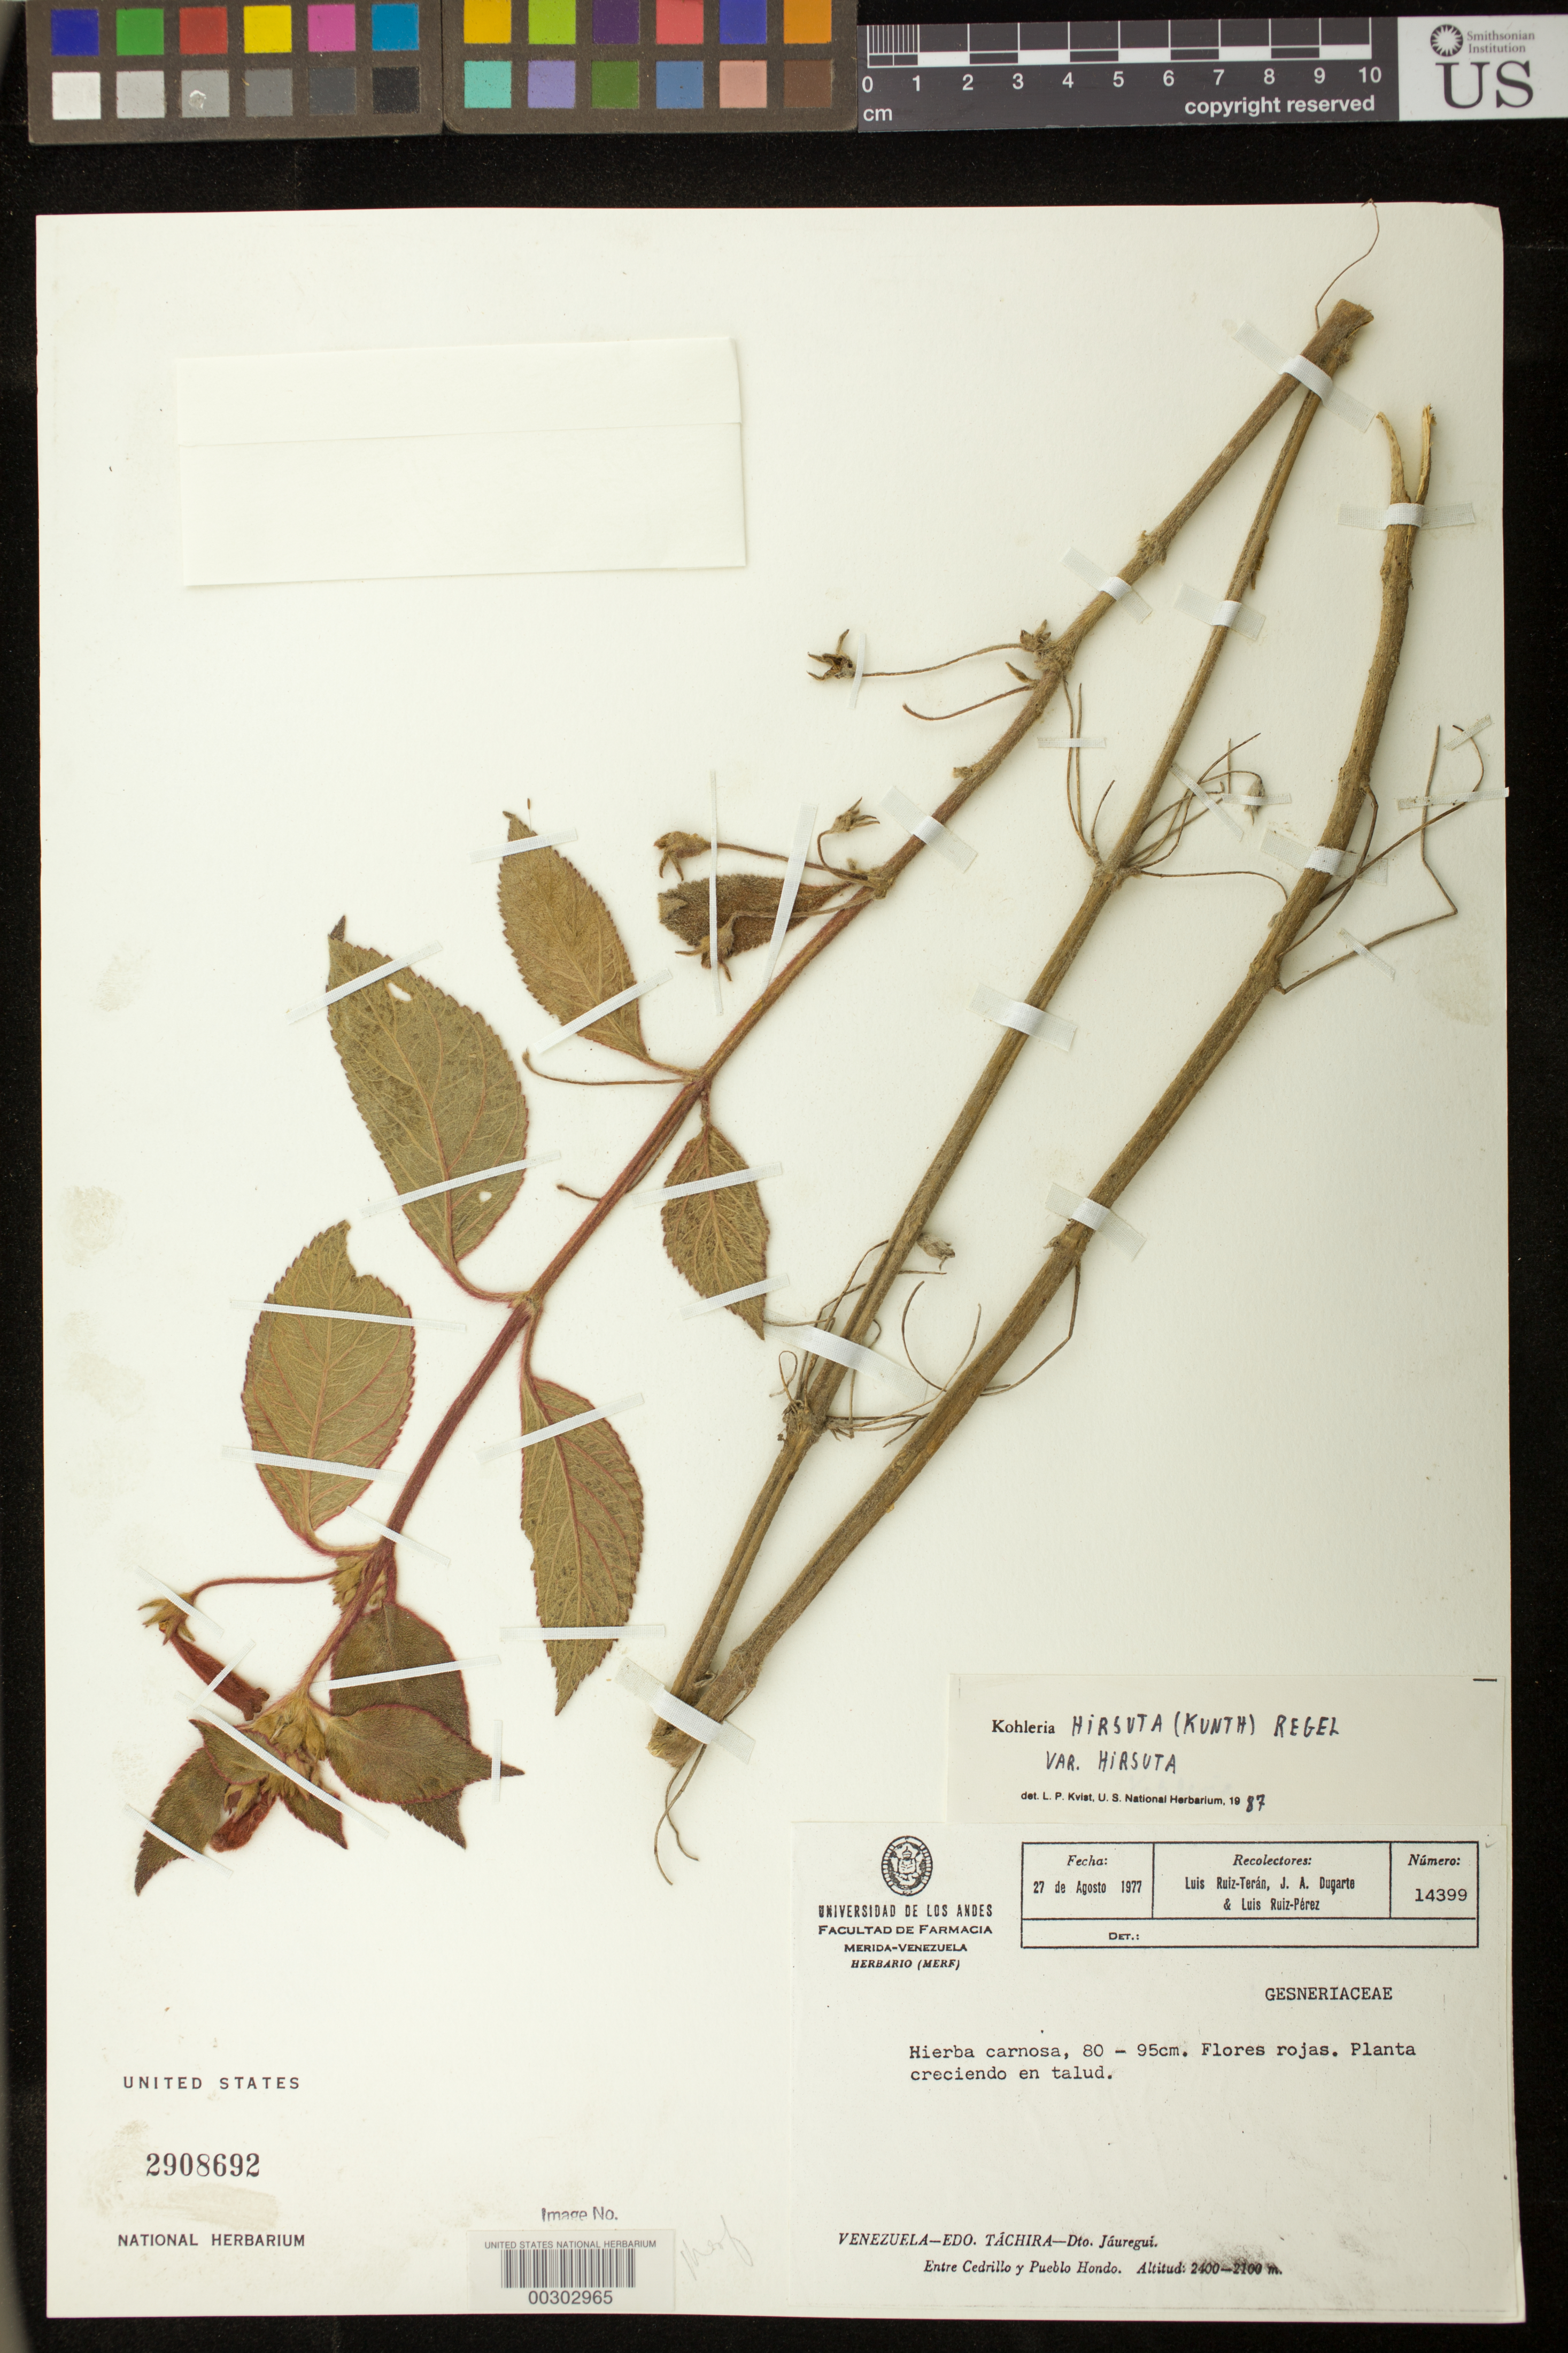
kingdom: Plantae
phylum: Tracheophyta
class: Magnoliopsida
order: Lamiales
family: Gesneriaceae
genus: Kohleria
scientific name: Kohleria hirsuta var. hirsuta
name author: (Kunth) Regel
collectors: L. E. Ruíz-Terán, J. Dugarte & L. Ruiz-Perez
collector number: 14399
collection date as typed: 27 Aug 1977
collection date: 1977-08-27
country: Venezuela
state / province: Táchira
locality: Dist. Jauregui, between Cedrillo and Pueblo Hondo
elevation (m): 2100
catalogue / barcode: US 2908692